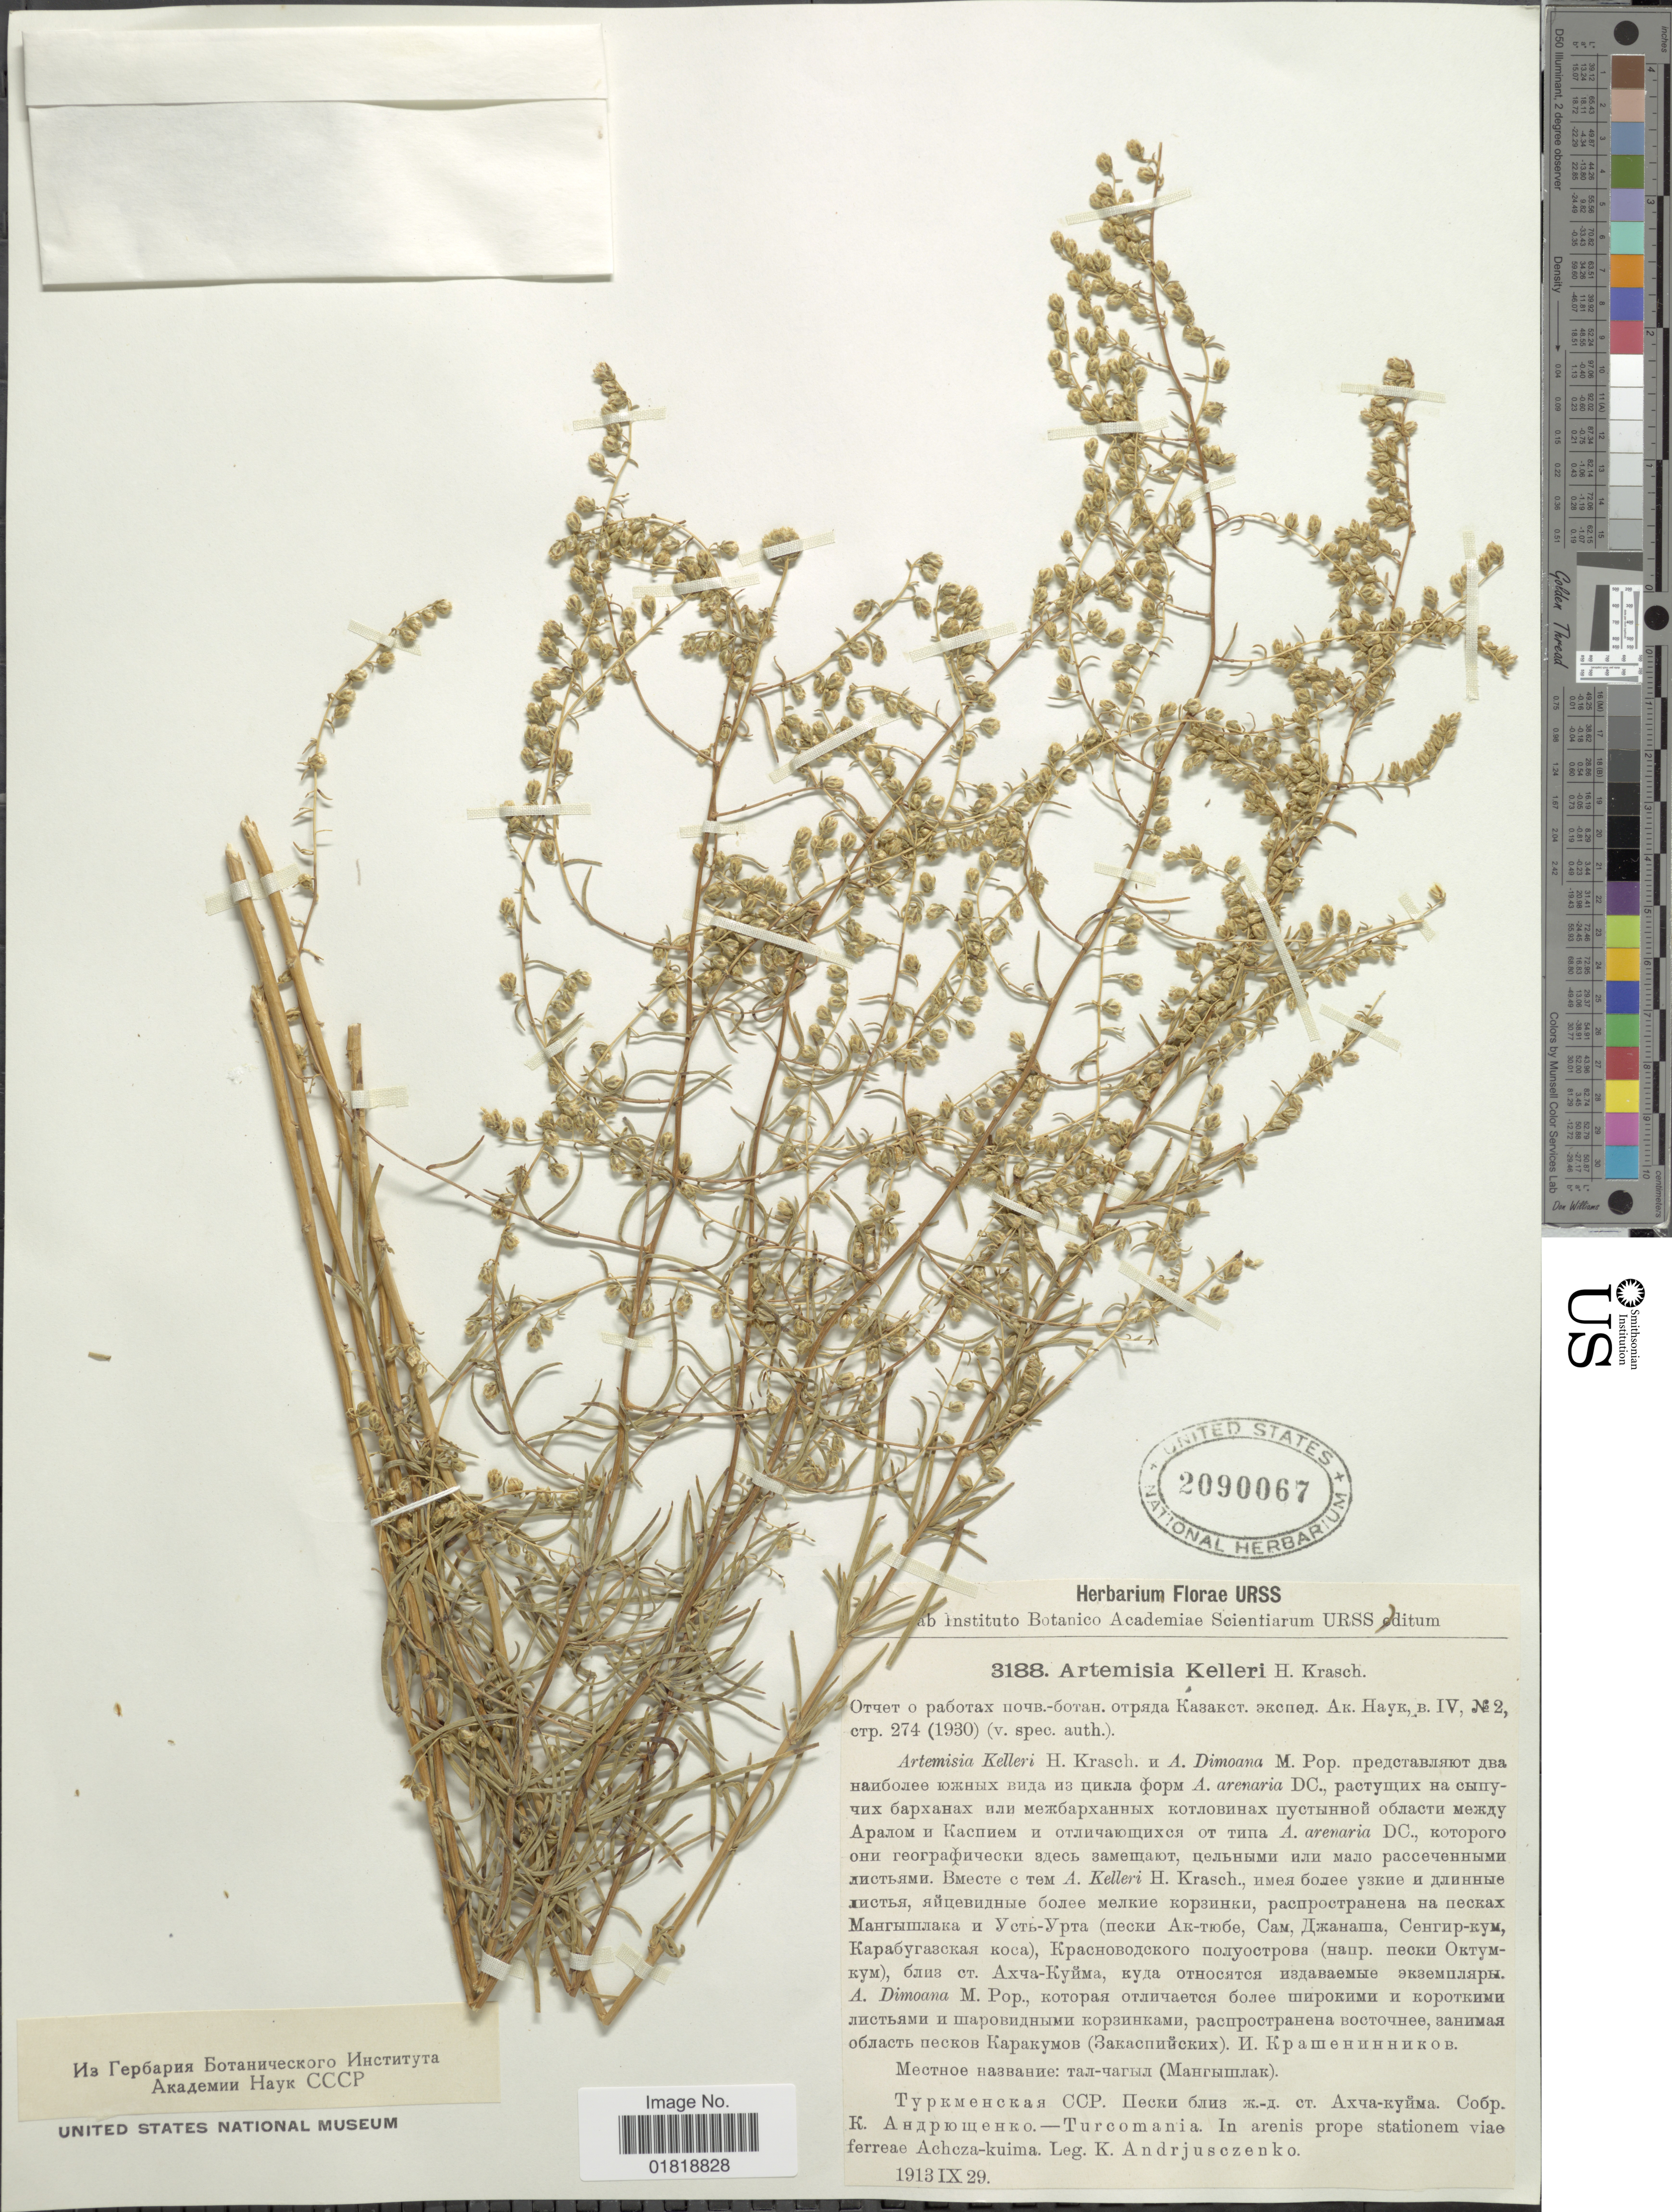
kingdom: Plantae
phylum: Tracheophyta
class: Magnoliopsida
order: Asterales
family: Asteraceae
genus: Artemisia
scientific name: Artemisia kelleri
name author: Krasch.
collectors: K. Andrjusczenko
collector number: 3188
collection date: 1913-09-29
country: Turkmenistan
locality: Turcomania, in arenis prope stationem viae ferreae Achcza-kuima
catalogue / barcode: US 2090067